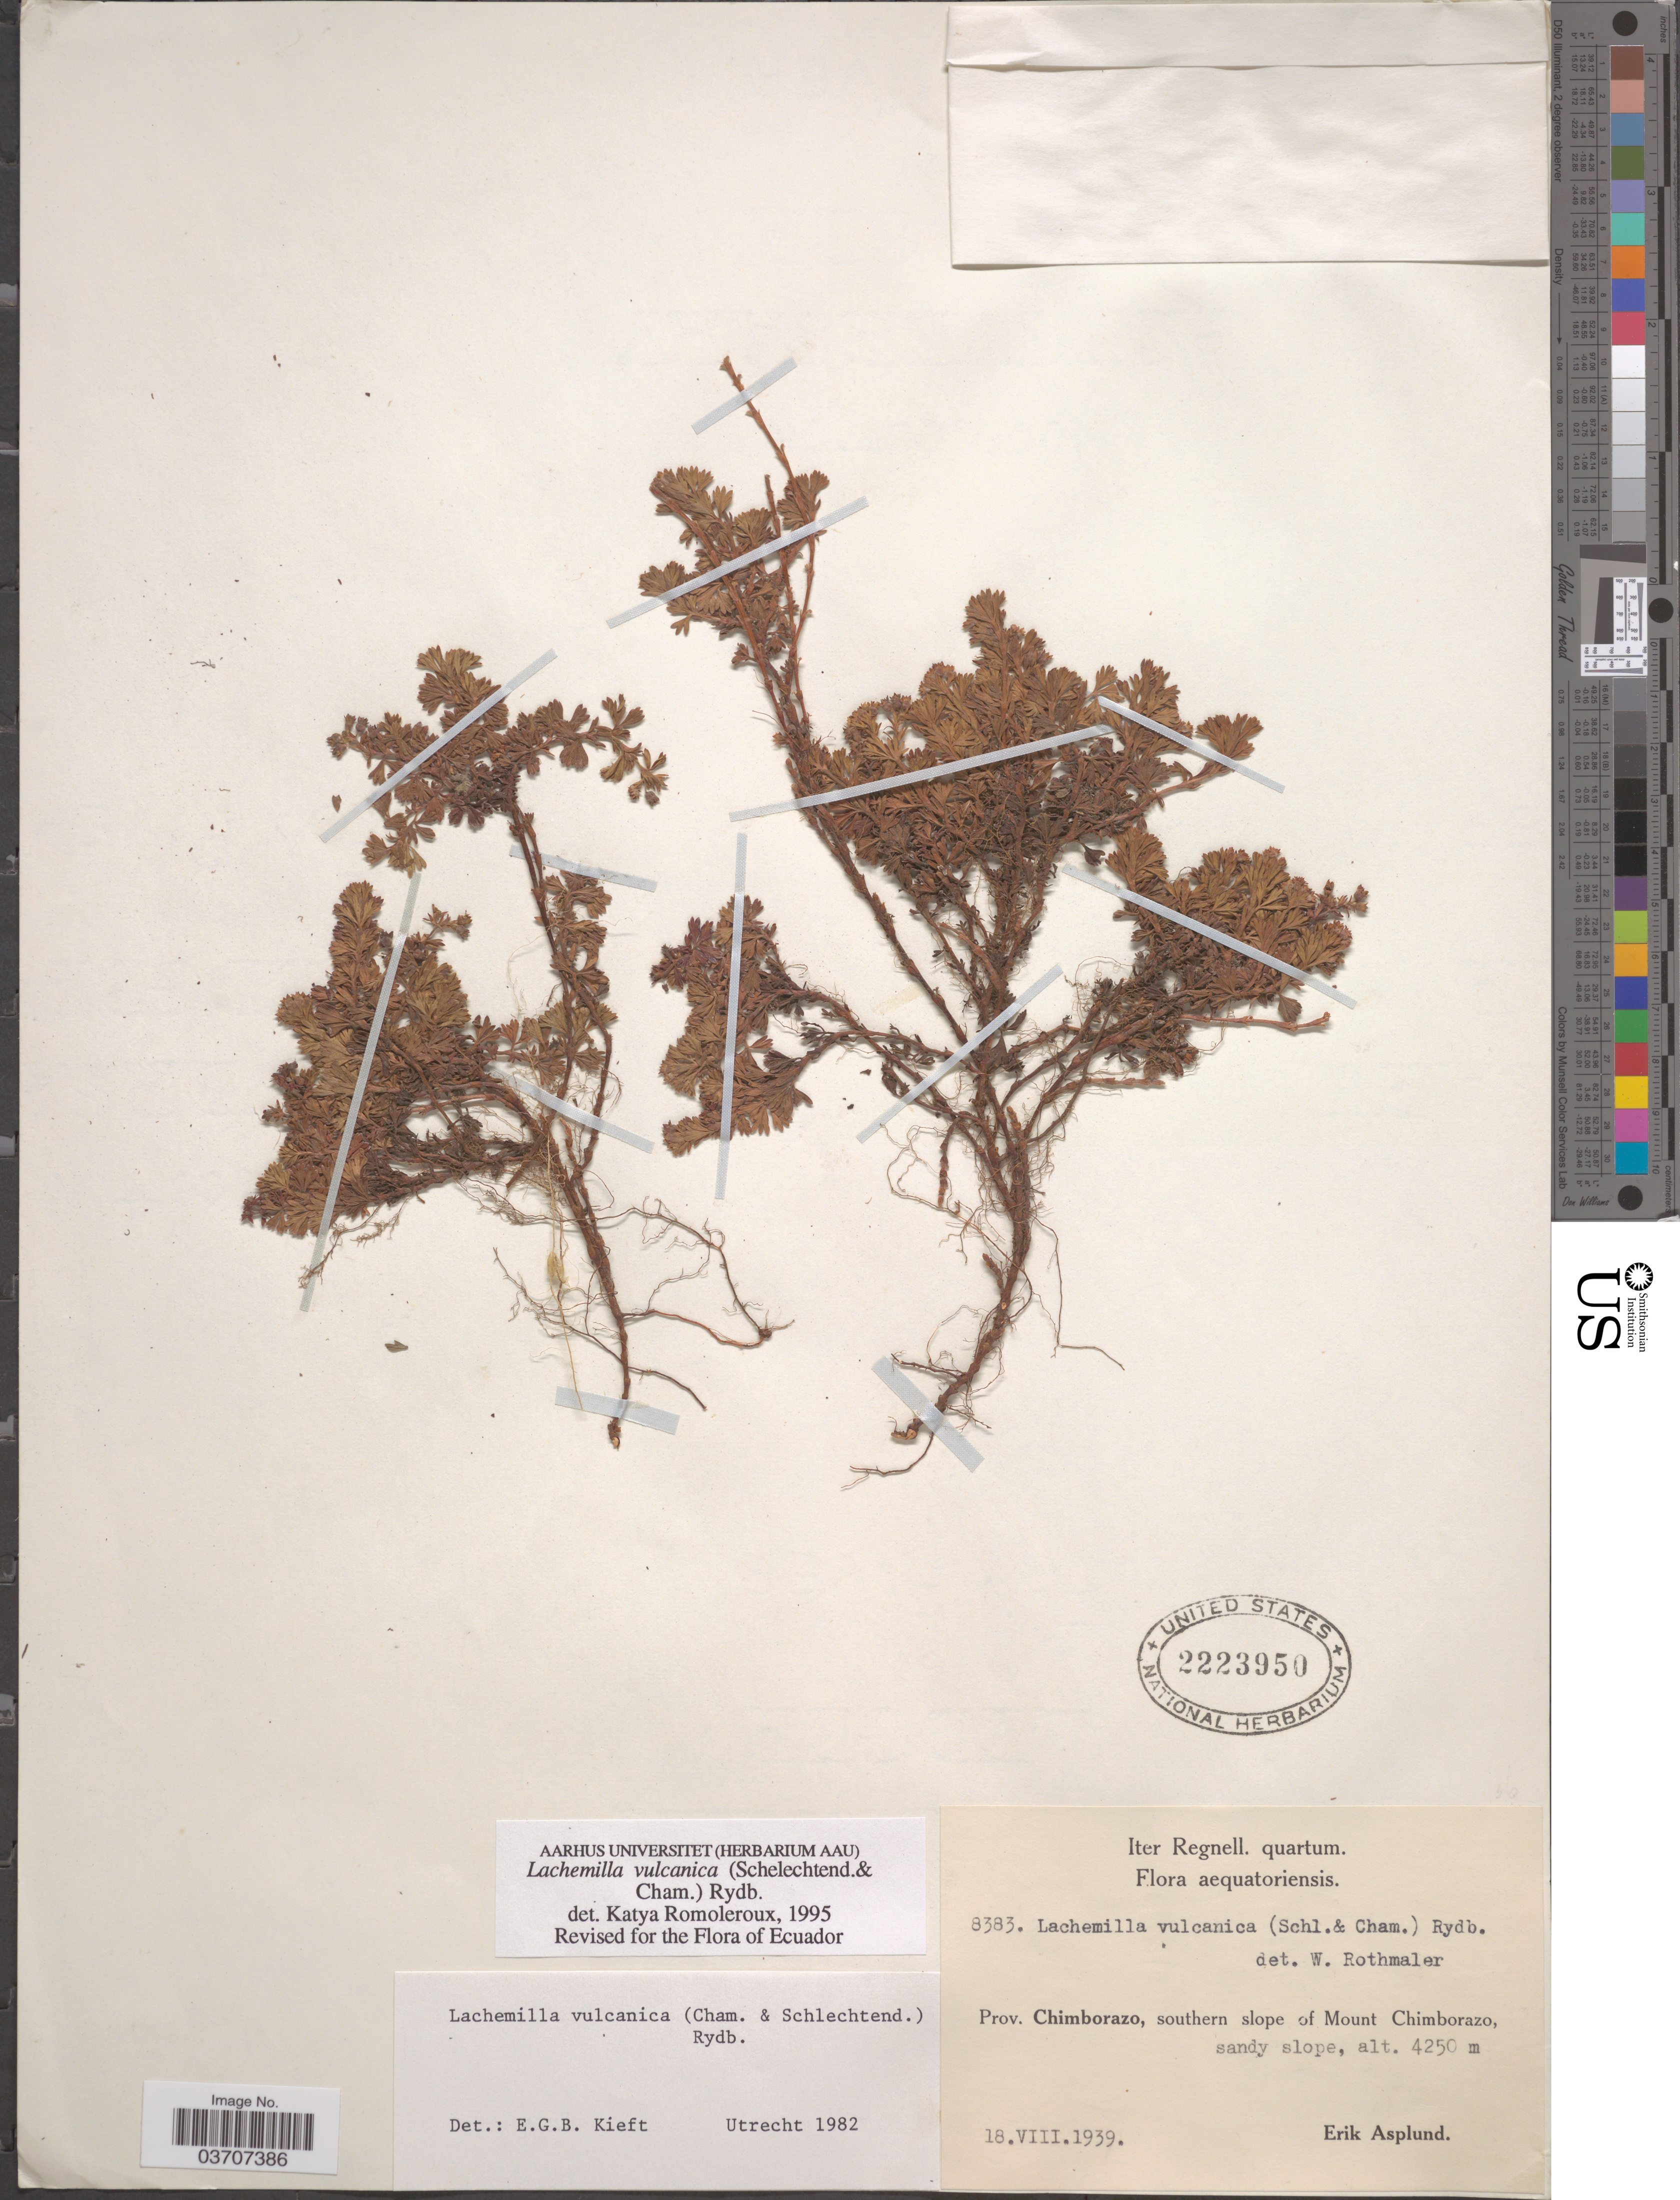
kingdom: Plantae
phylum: Tracheophyta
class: Magnoliopsida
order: Rosales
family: Rosaceae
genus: Lachemilla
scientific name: Lachemilla vulcanica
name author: (Cham. & Schltdl.) Rydb.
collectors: E. Asplund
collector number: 8383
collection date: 1939-08-18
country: Ecuador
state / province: Chimborazo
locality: Southern slope of Mount Chimborazo.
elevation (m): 4250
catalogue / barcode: US 2223950